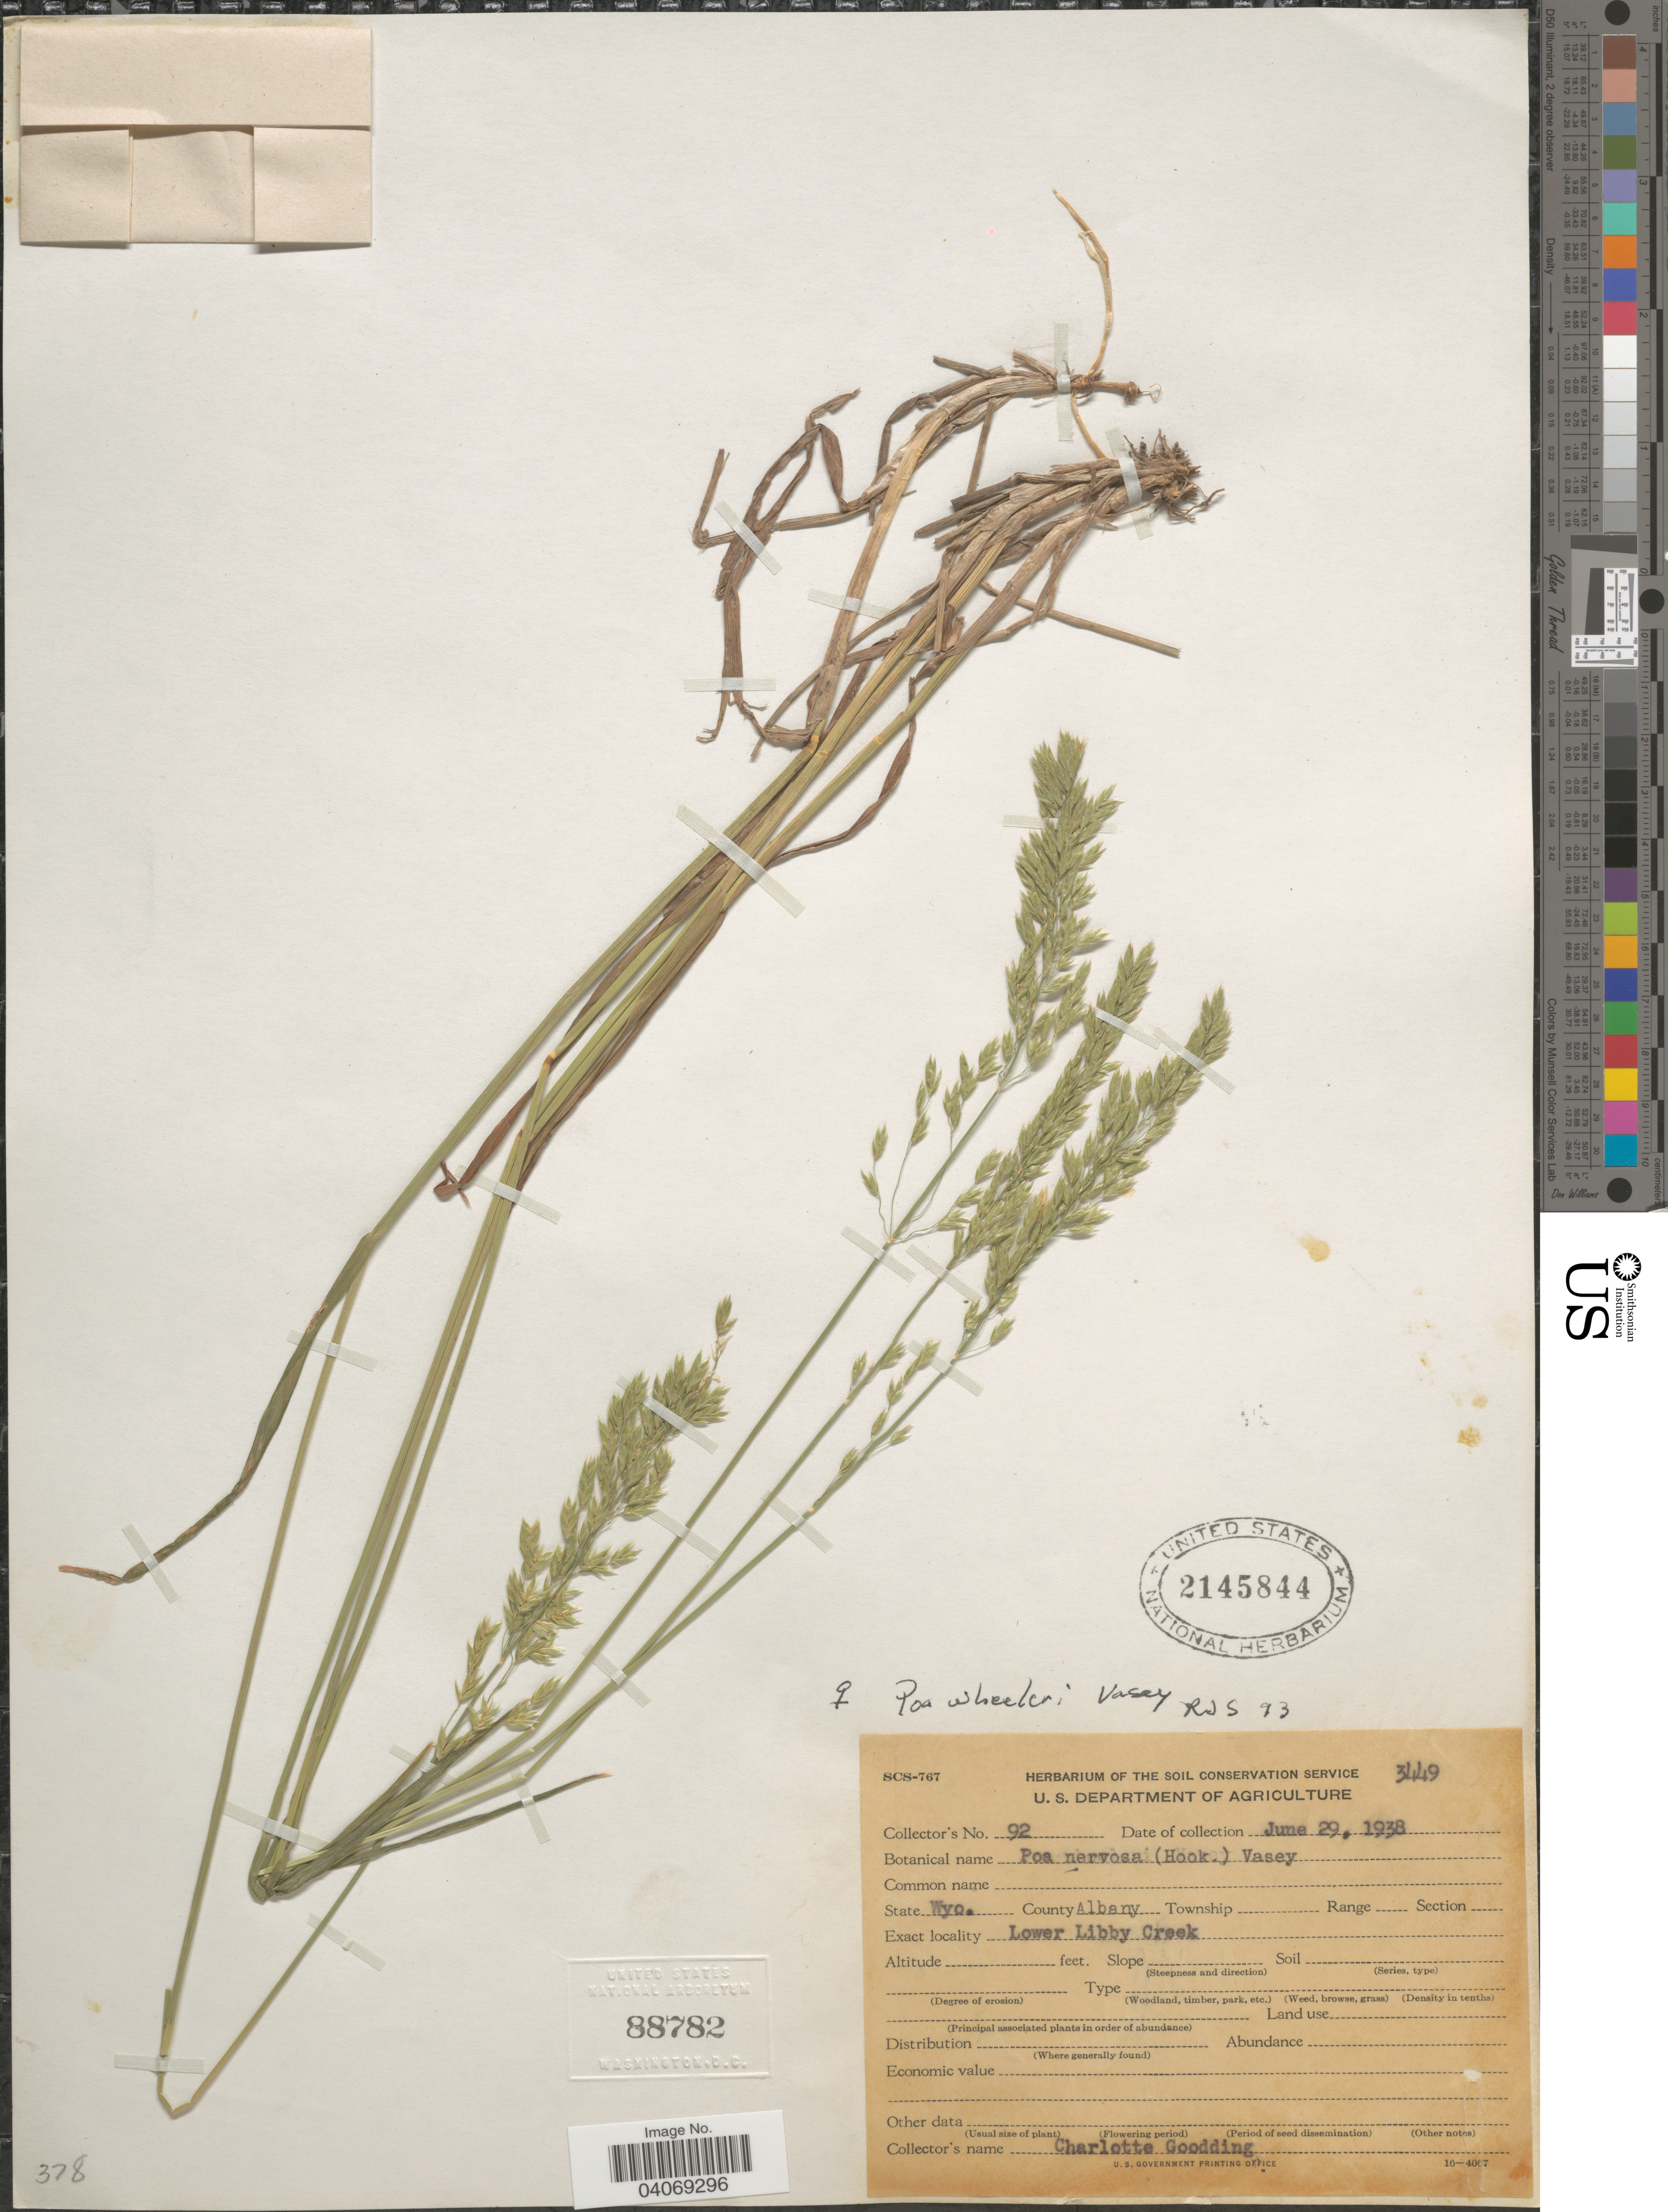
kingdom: Plantae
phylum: Tracheophyta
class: Liliopsida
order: Poales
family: Poaceae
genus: Poa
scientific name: Poa wheeleri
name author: Vasey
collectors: C. Goodding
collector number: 92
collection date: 1938-06-29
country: United States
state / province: Wyoming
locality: County Albany. Lower Libby Creek.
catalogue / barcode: US 2145844